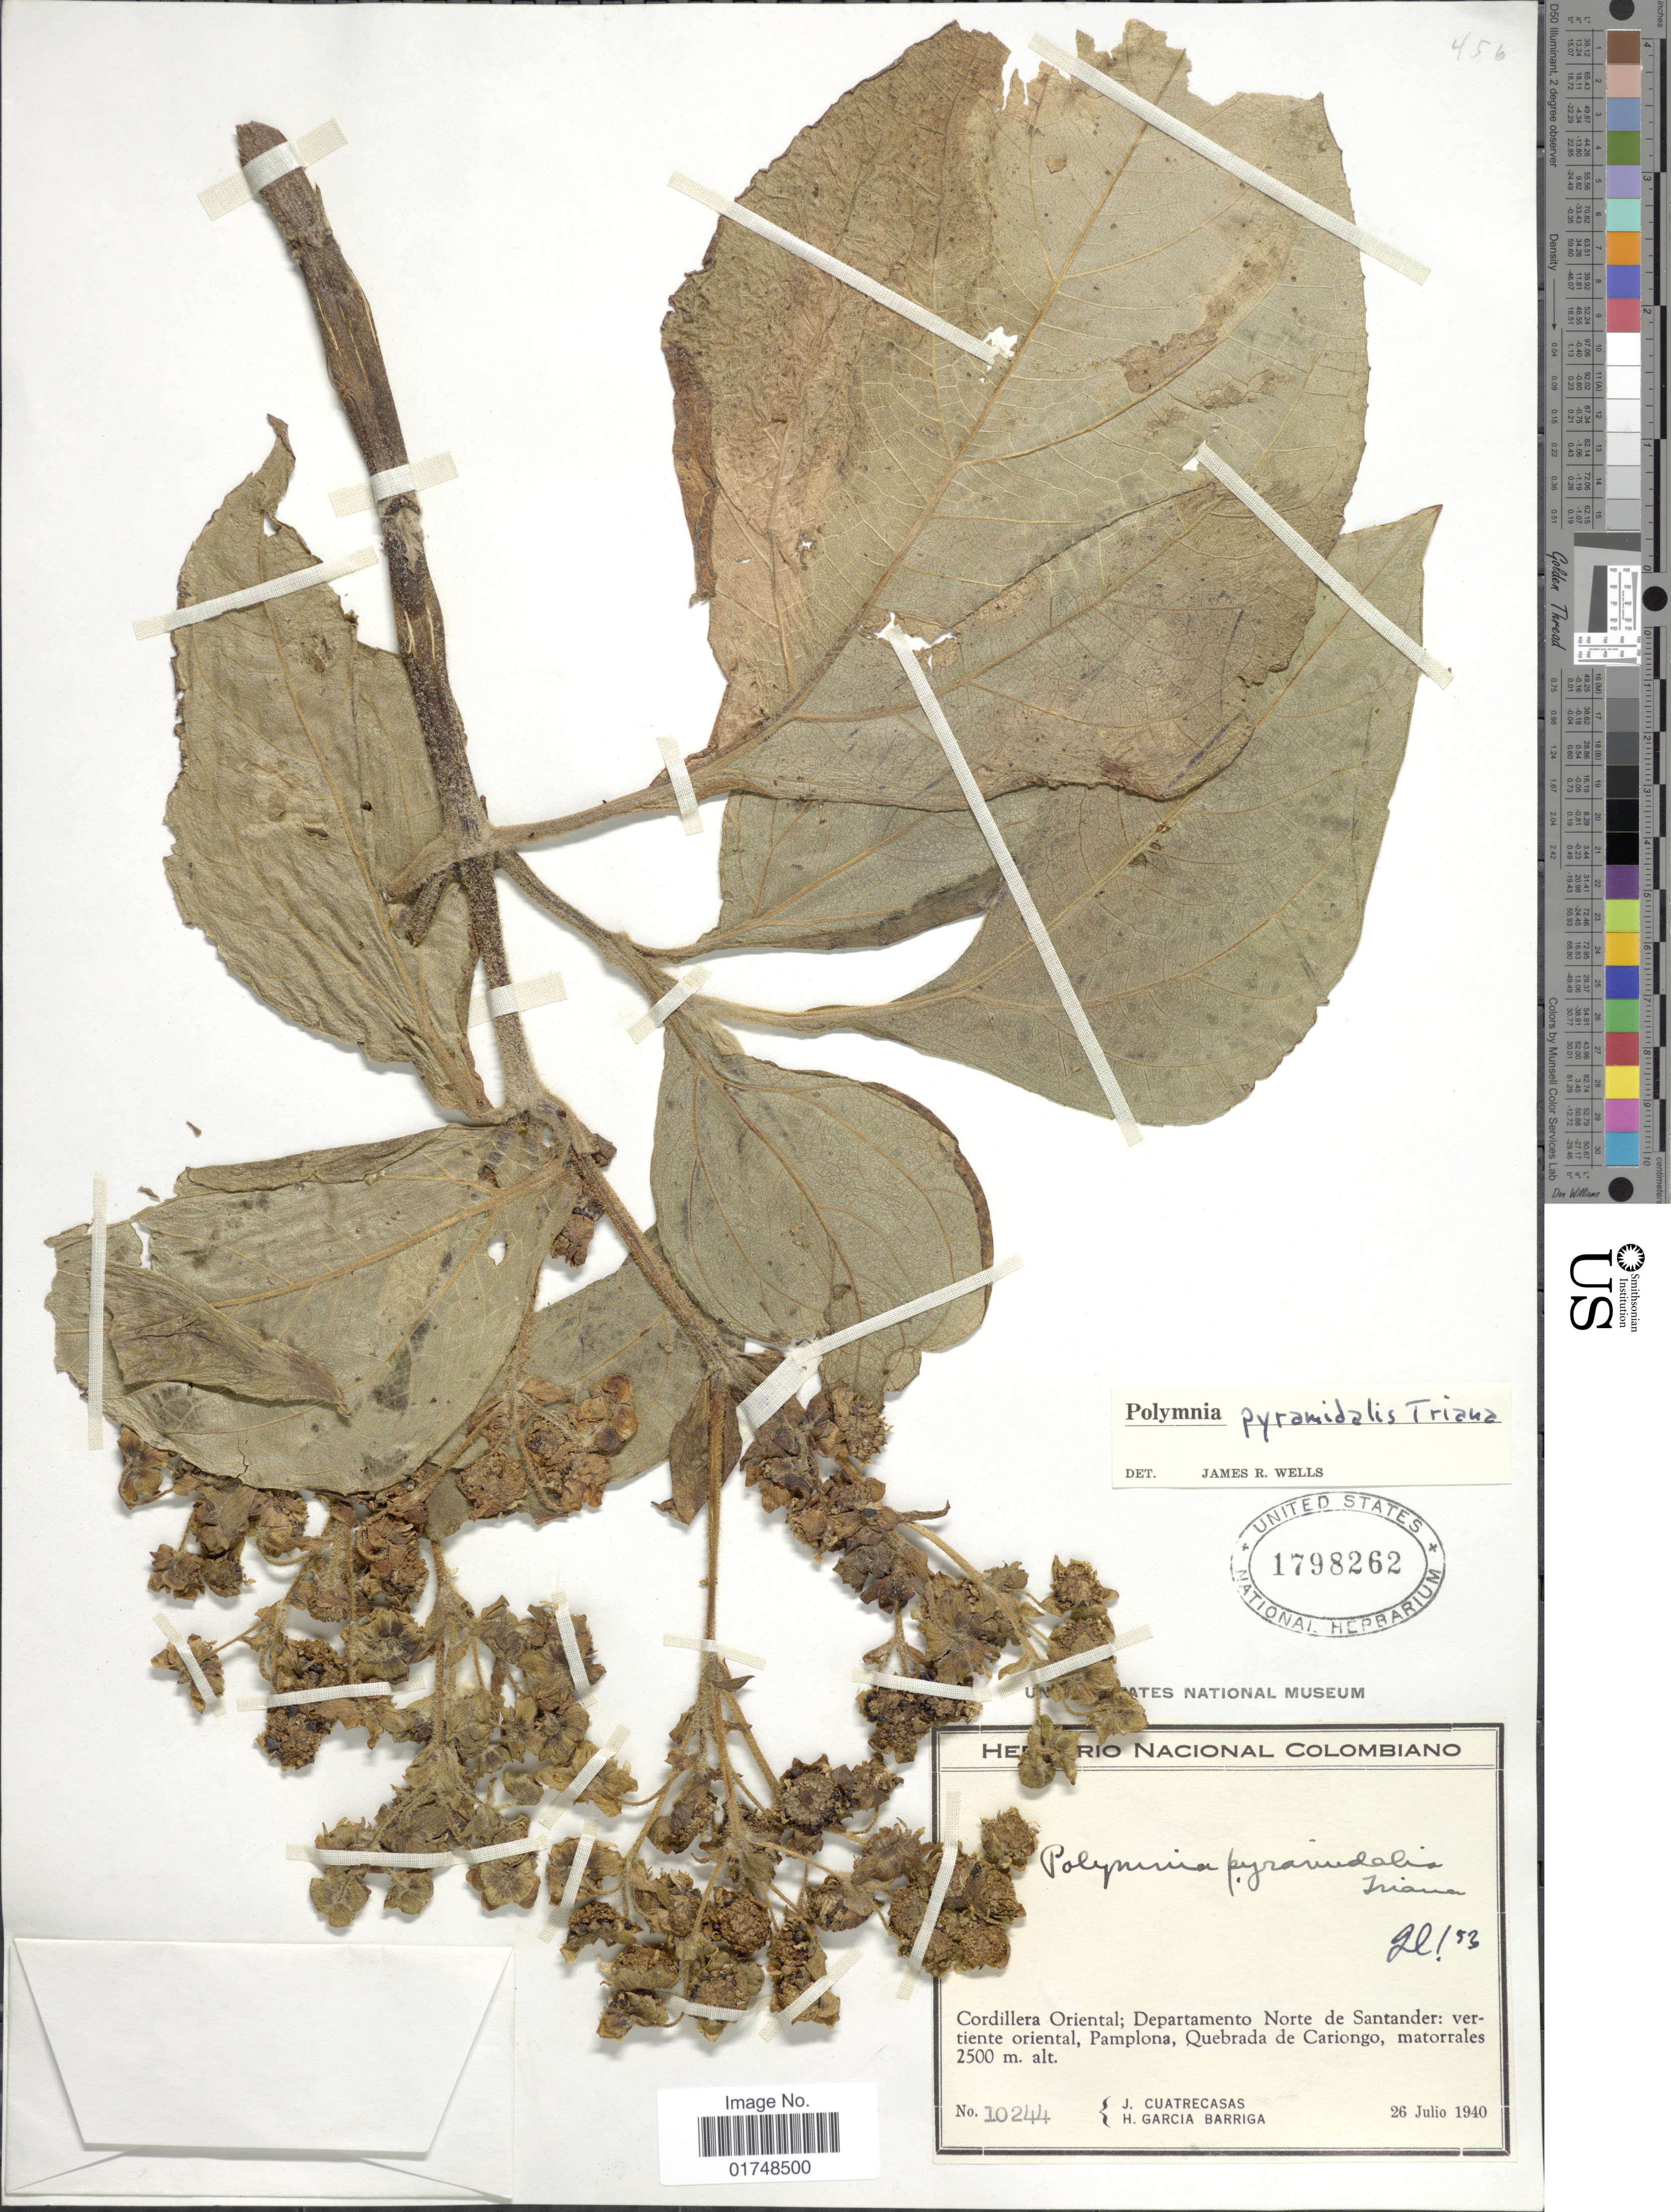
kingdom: Plantae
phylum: Tracheophyta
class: Magnoliopsida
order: Asterales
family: Asteraceae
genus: Smallanthus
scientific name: Smallanthus pyramidalis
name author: (Triana) H. Rob.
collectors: J. Cuatrecasas & H. García Barriga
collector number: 10244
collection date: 1940-07-26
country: Colombia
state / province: Norte de Santander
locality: Cordillera Oriental; Departamento Norte de Santander: vertiente oriental, Pamplona, Quebrada de Cariongo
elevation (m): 2500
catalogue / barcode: US 1798262